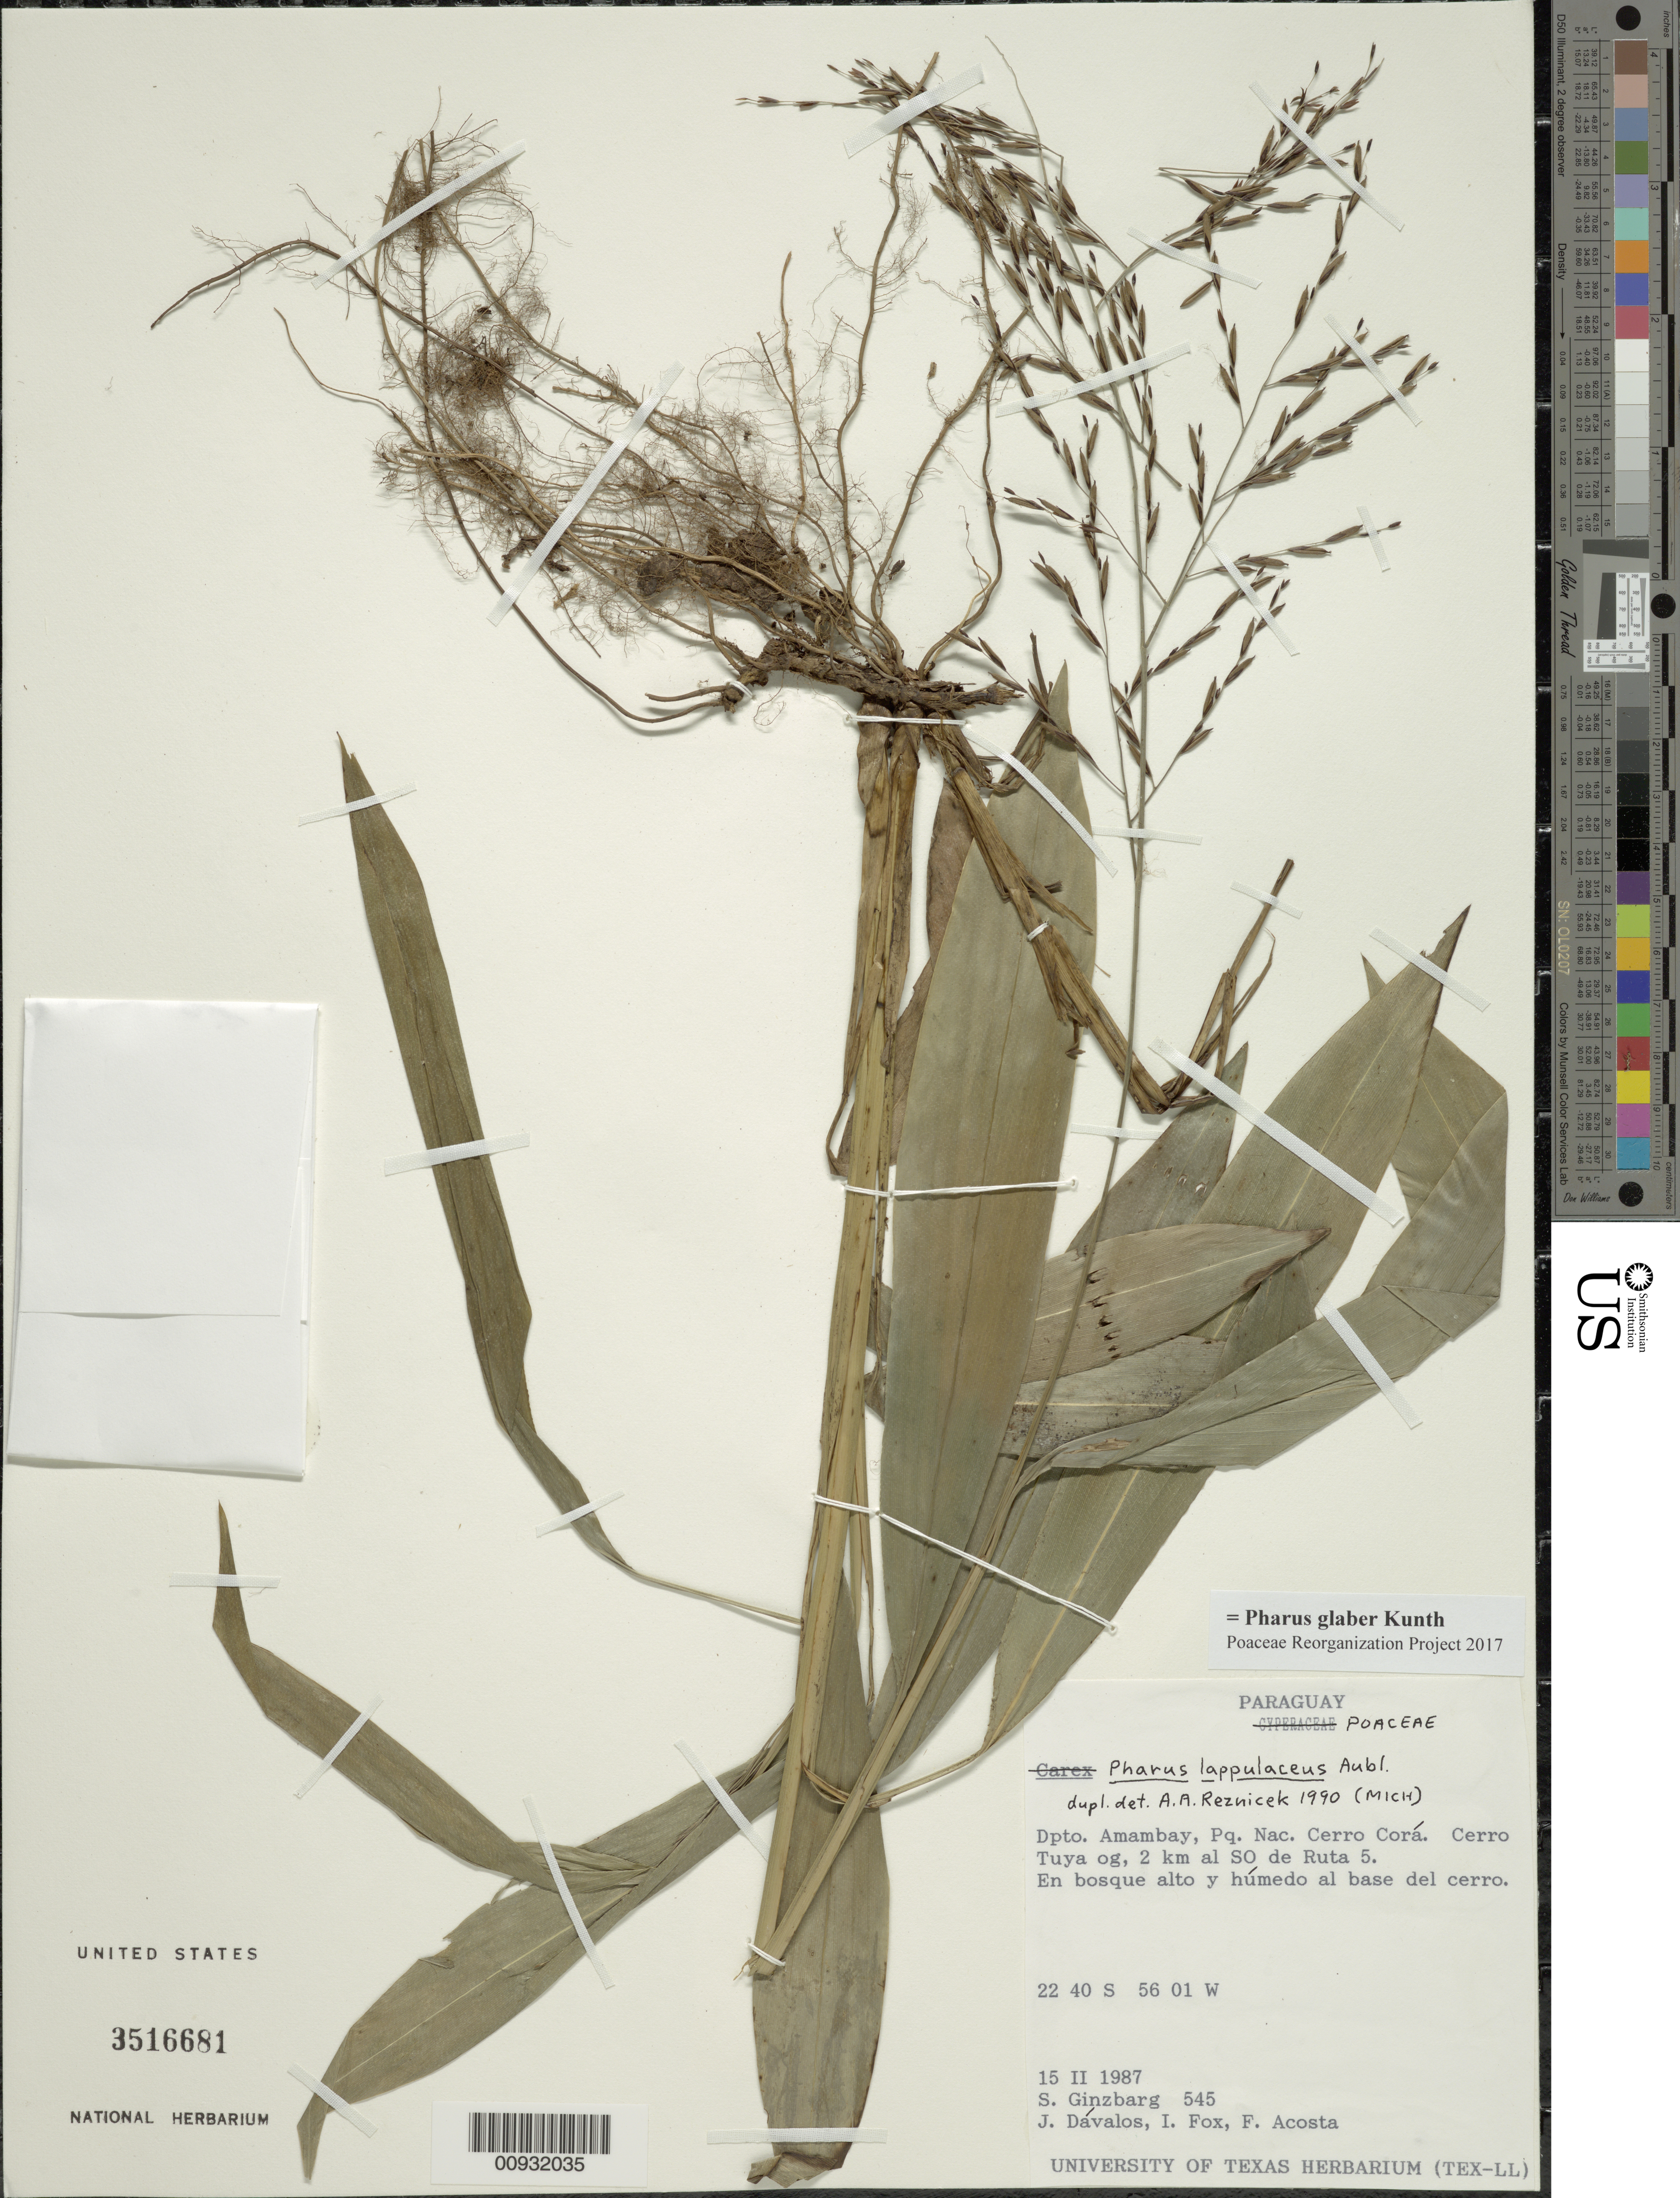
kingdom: Plantae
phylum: Tracheophyta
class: Liliopsida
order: Poales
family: Poaceae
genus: Pharus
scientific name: Pharus glaber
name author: Kunth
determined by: Poaceae Reorganization Project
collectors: S. Ginzbarg, J. Davalos, I. Fox & F. Acosta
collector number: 545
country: Paraguay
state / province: Amambay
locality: Pq. Nac. Cerro Cora, Cerro Tuya, S of Ruta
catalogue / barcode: US 3516681